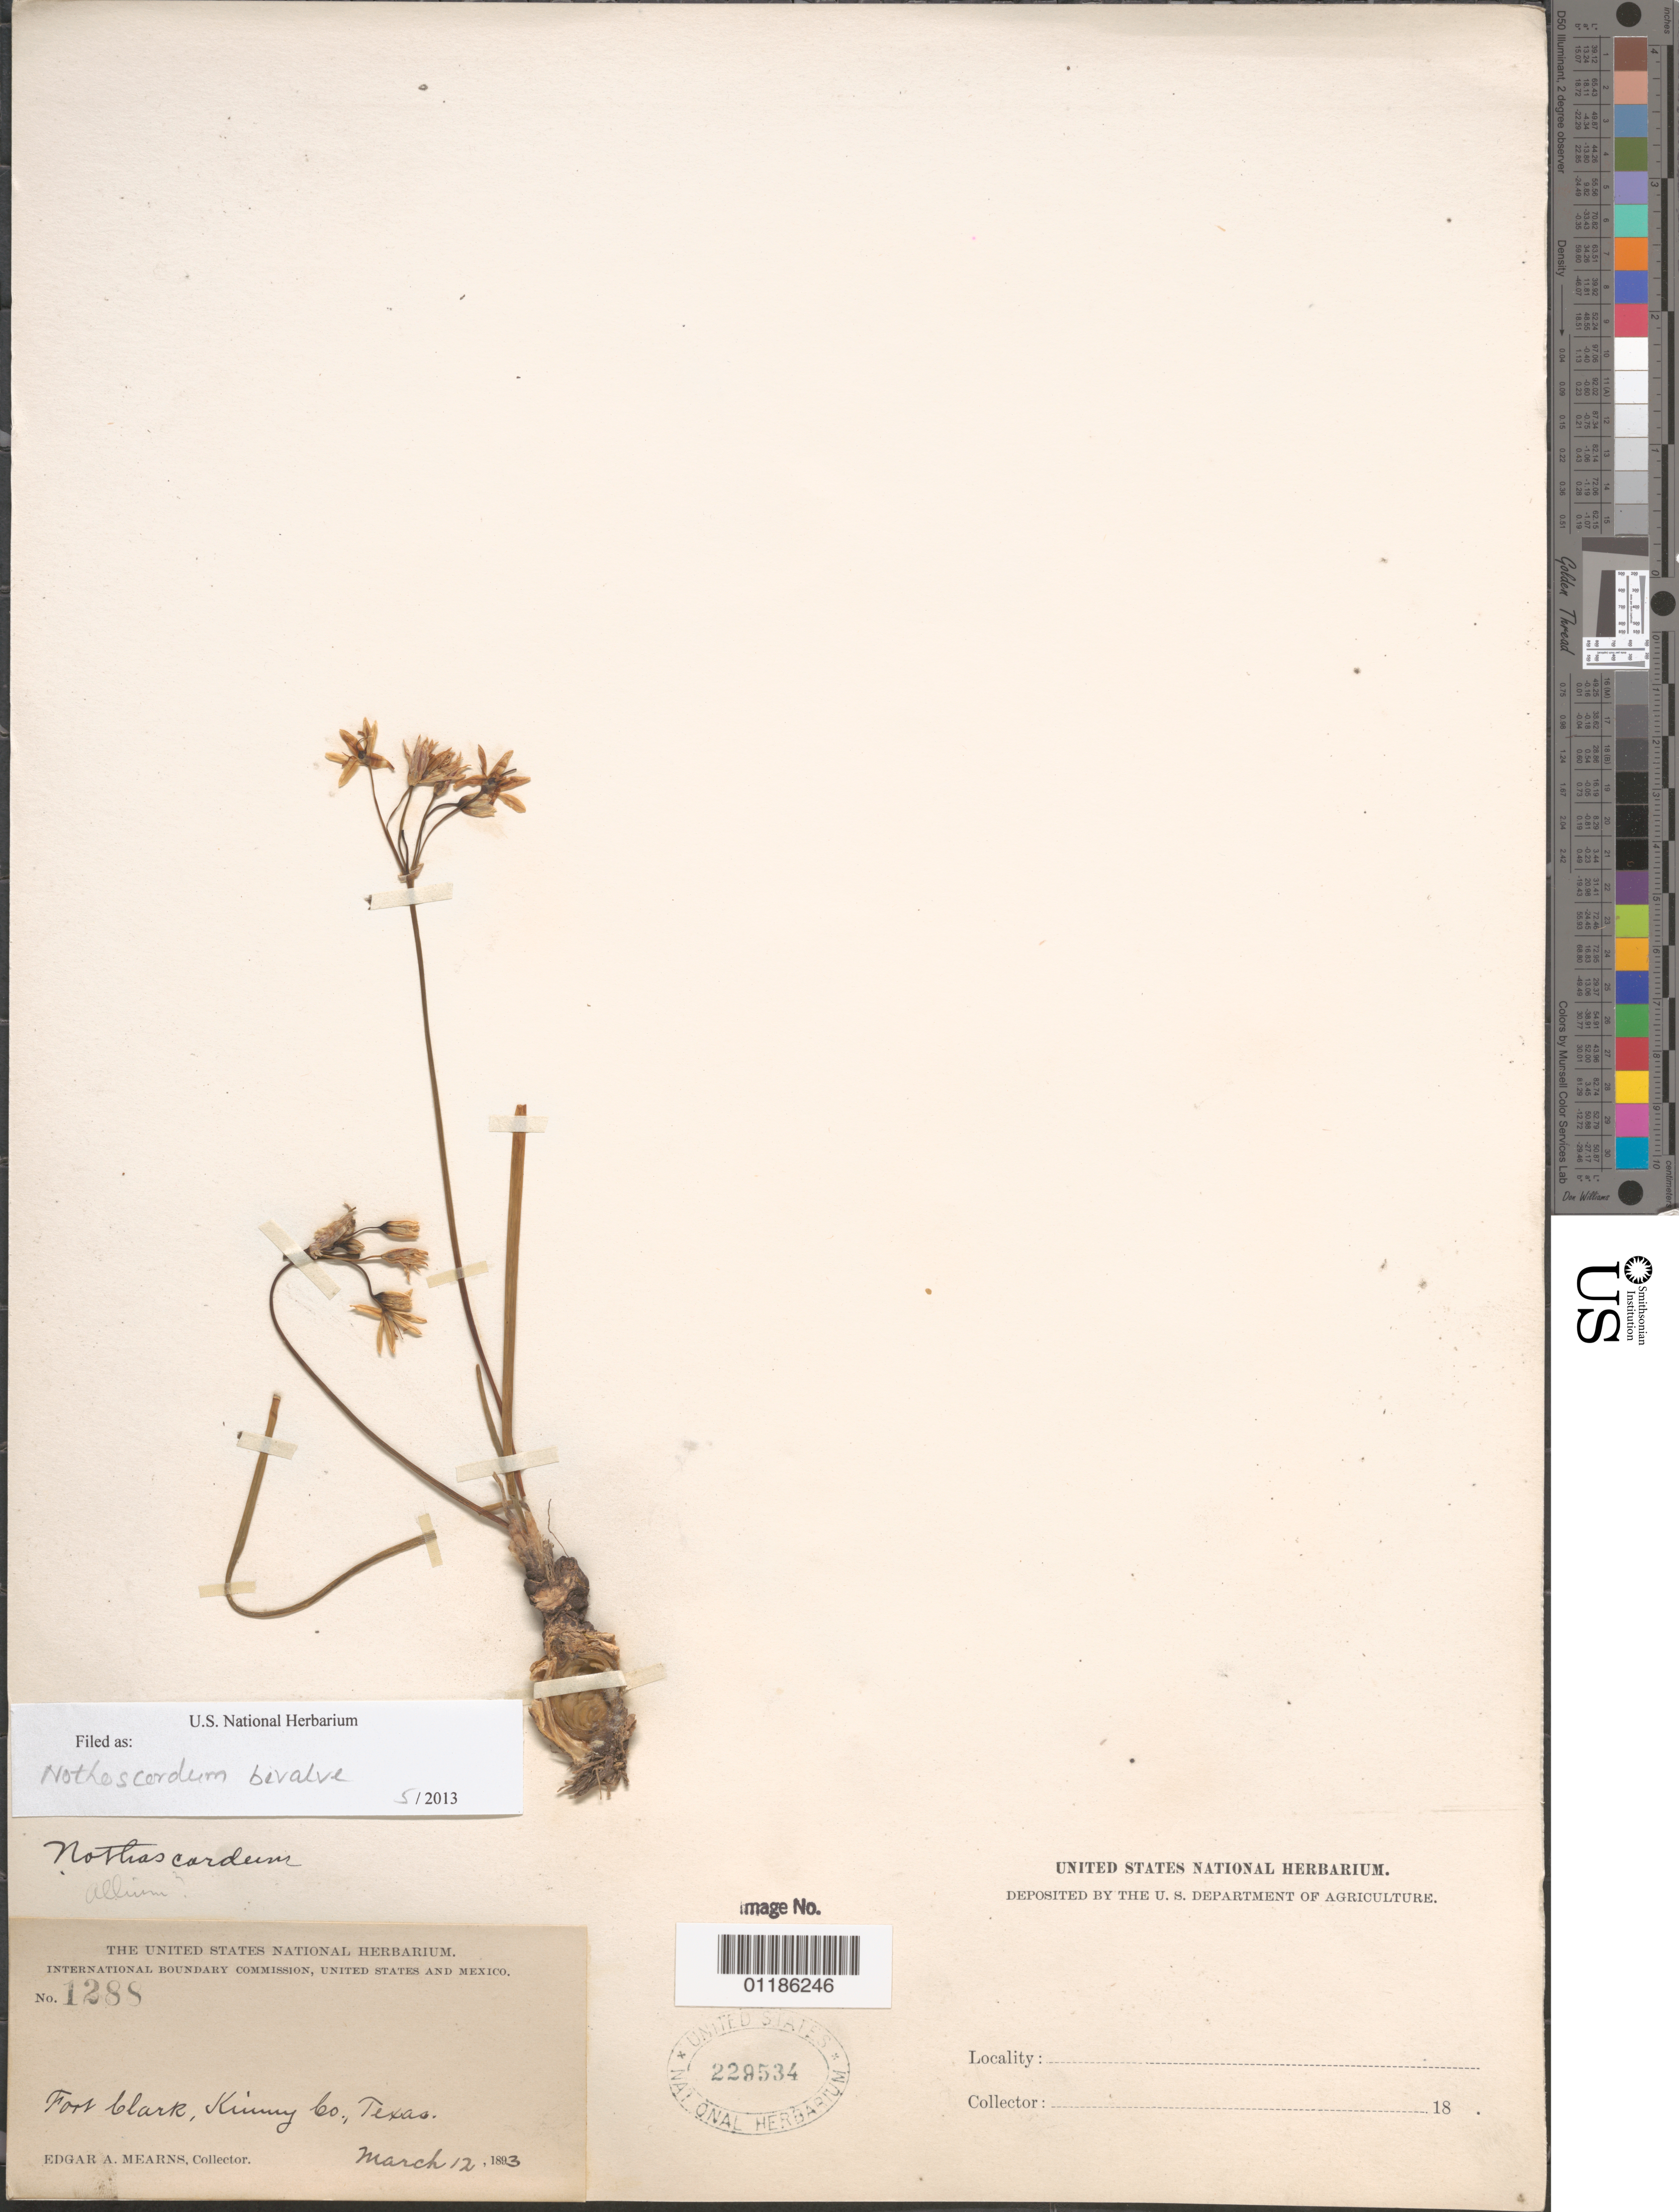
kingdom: Plantae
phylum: Tracheophyta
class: Liliopsida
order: Asparagales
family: Amaryllidaceae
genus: Nothoscordum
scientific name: Nothoscordum bivalve var. bivalve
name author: (L.) Britton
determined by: Strong, M. T., (US), Smithsonian Institution - National Museum of Natural History (UNITED STATES)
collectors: E. A. Mearns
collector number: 1288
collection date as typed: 12 Mar 1893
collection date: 1893-03-12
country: United States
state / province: Texas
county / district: Kinney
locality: Fort Clark.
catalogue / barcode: US 229534